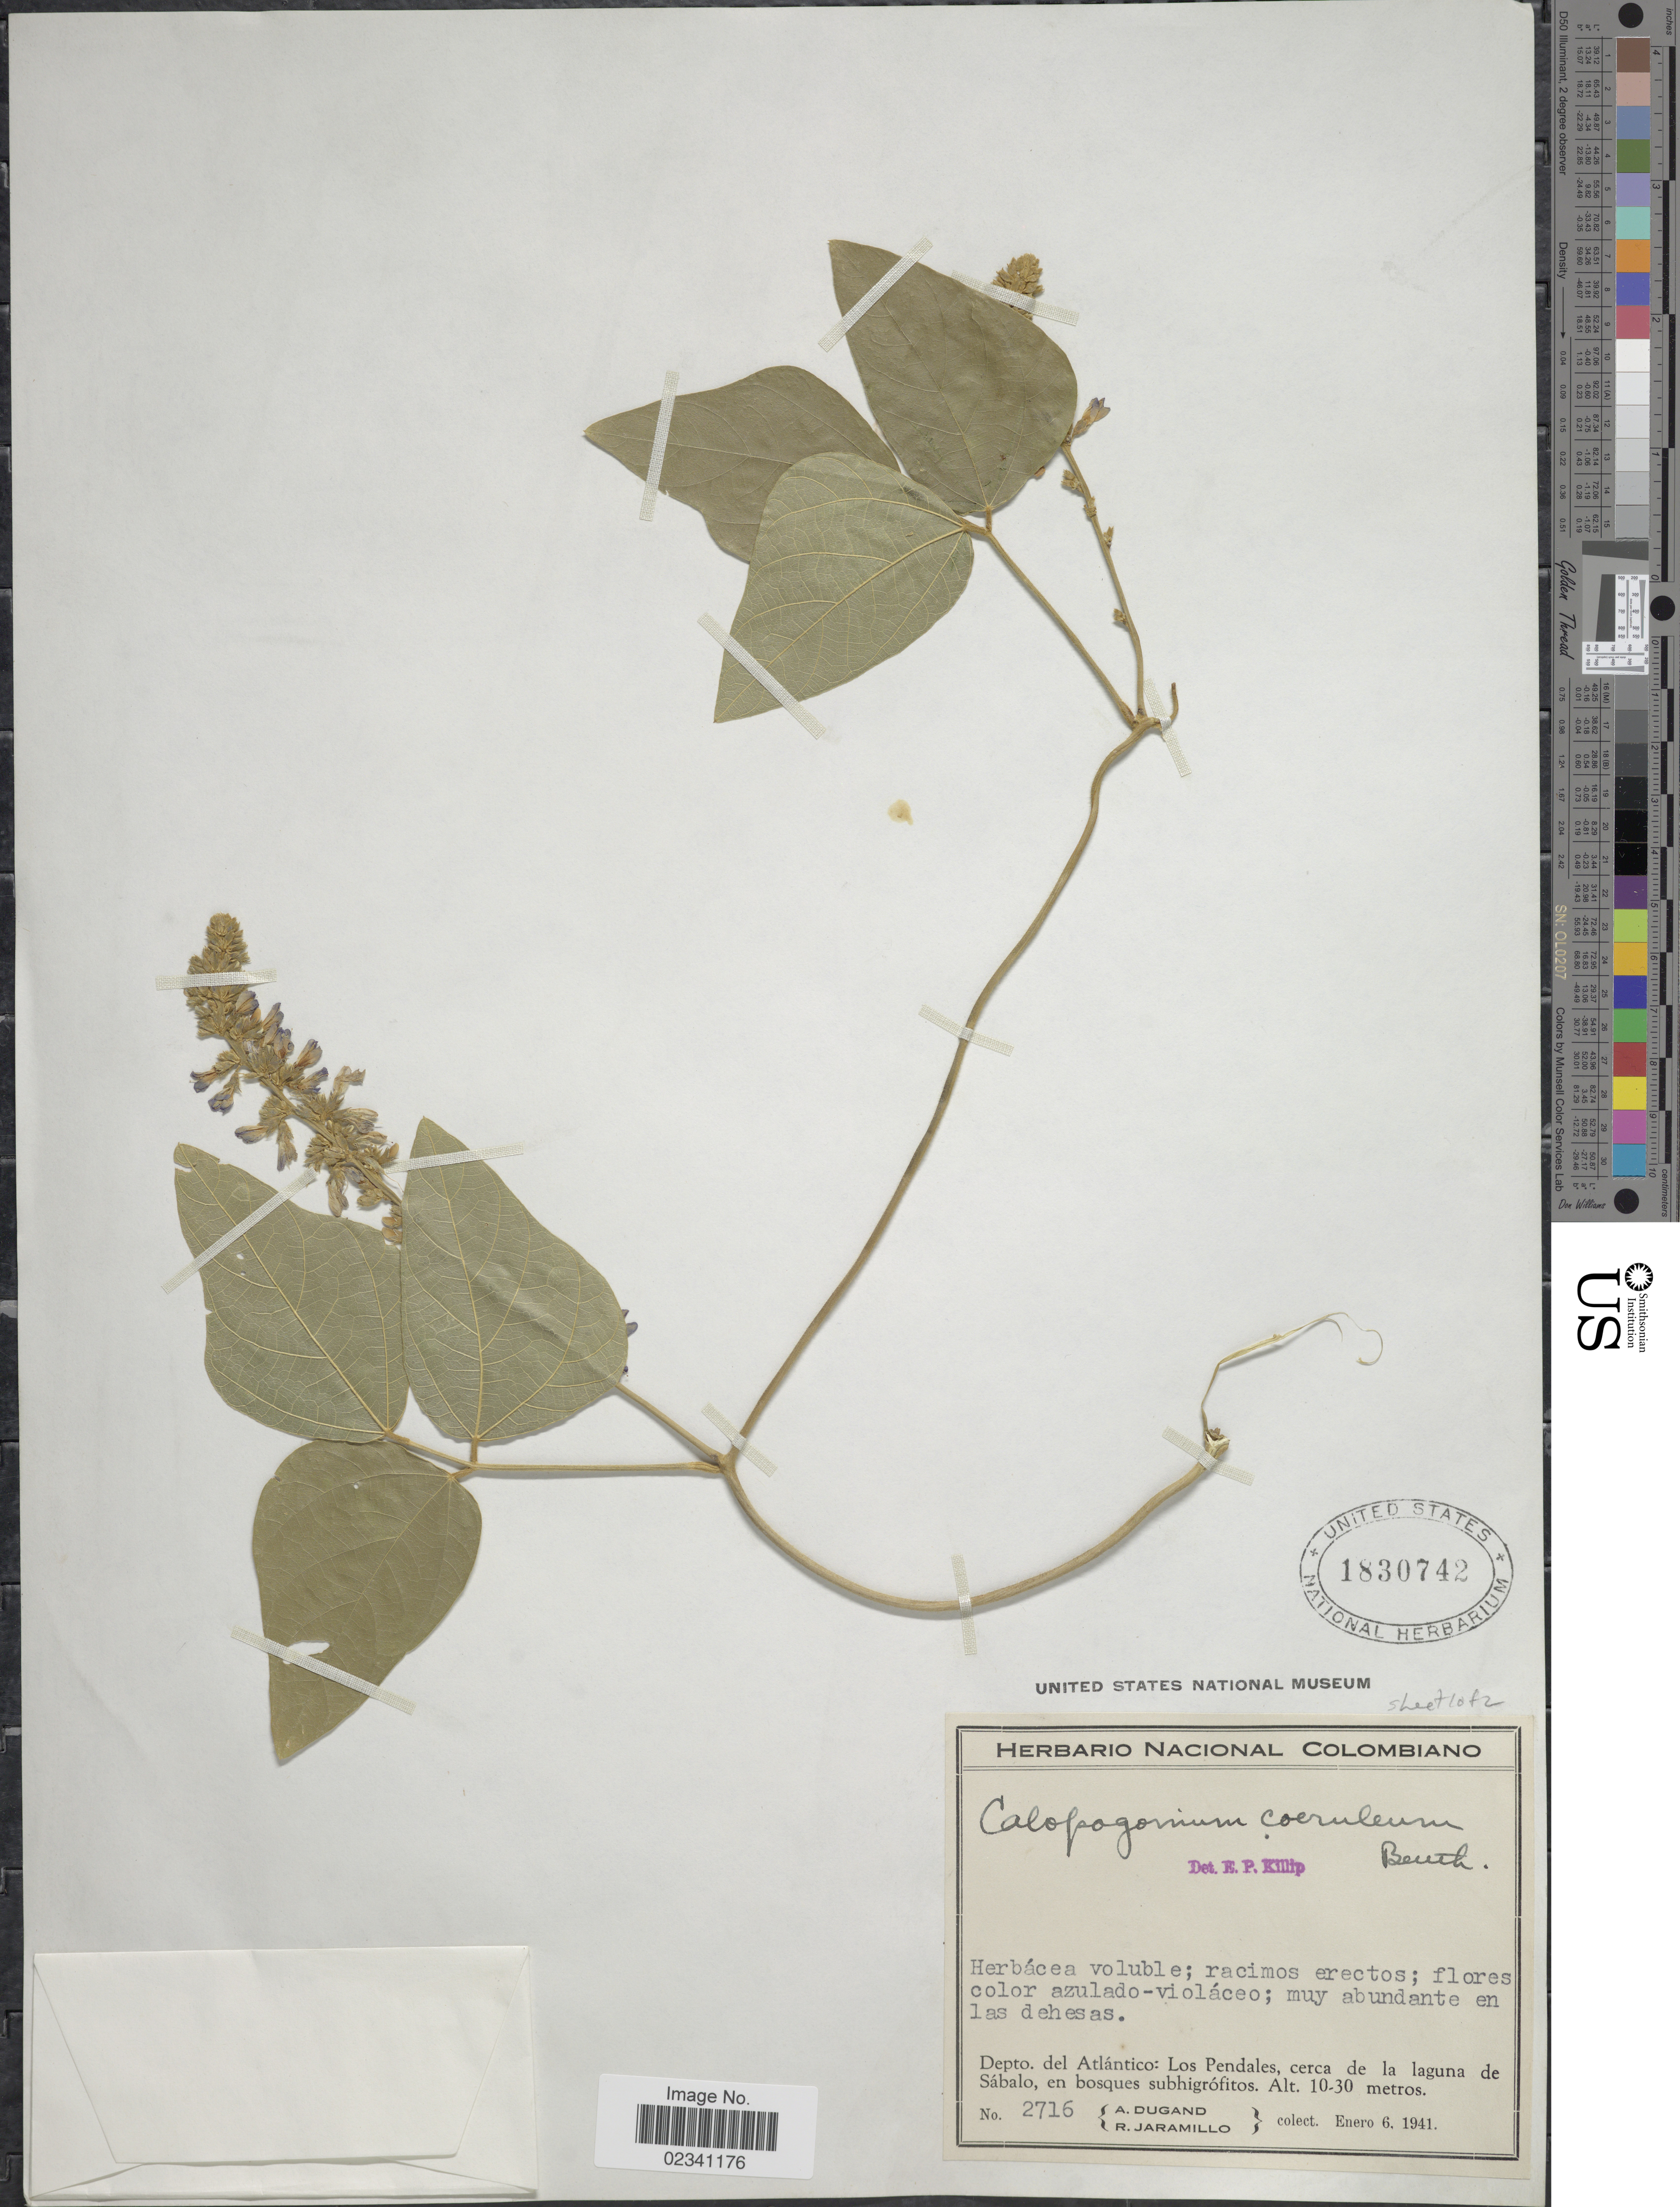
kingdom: Plantae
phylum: Tracheophyta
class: Magnoliopsida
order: Fabales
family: Fabaceae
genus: Calopogonium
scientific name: Calopogonium caeruleum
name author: (Benth.) C. Wright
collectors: A. Dugand & R. Jaramillo M.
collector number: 2716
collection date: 1941-01-06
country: Colombia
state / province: Atlántico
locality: Los Pendales, cerca de la laguna de Sabalo, en bosques subigrofitos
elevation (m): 10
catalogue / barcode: US 1830742